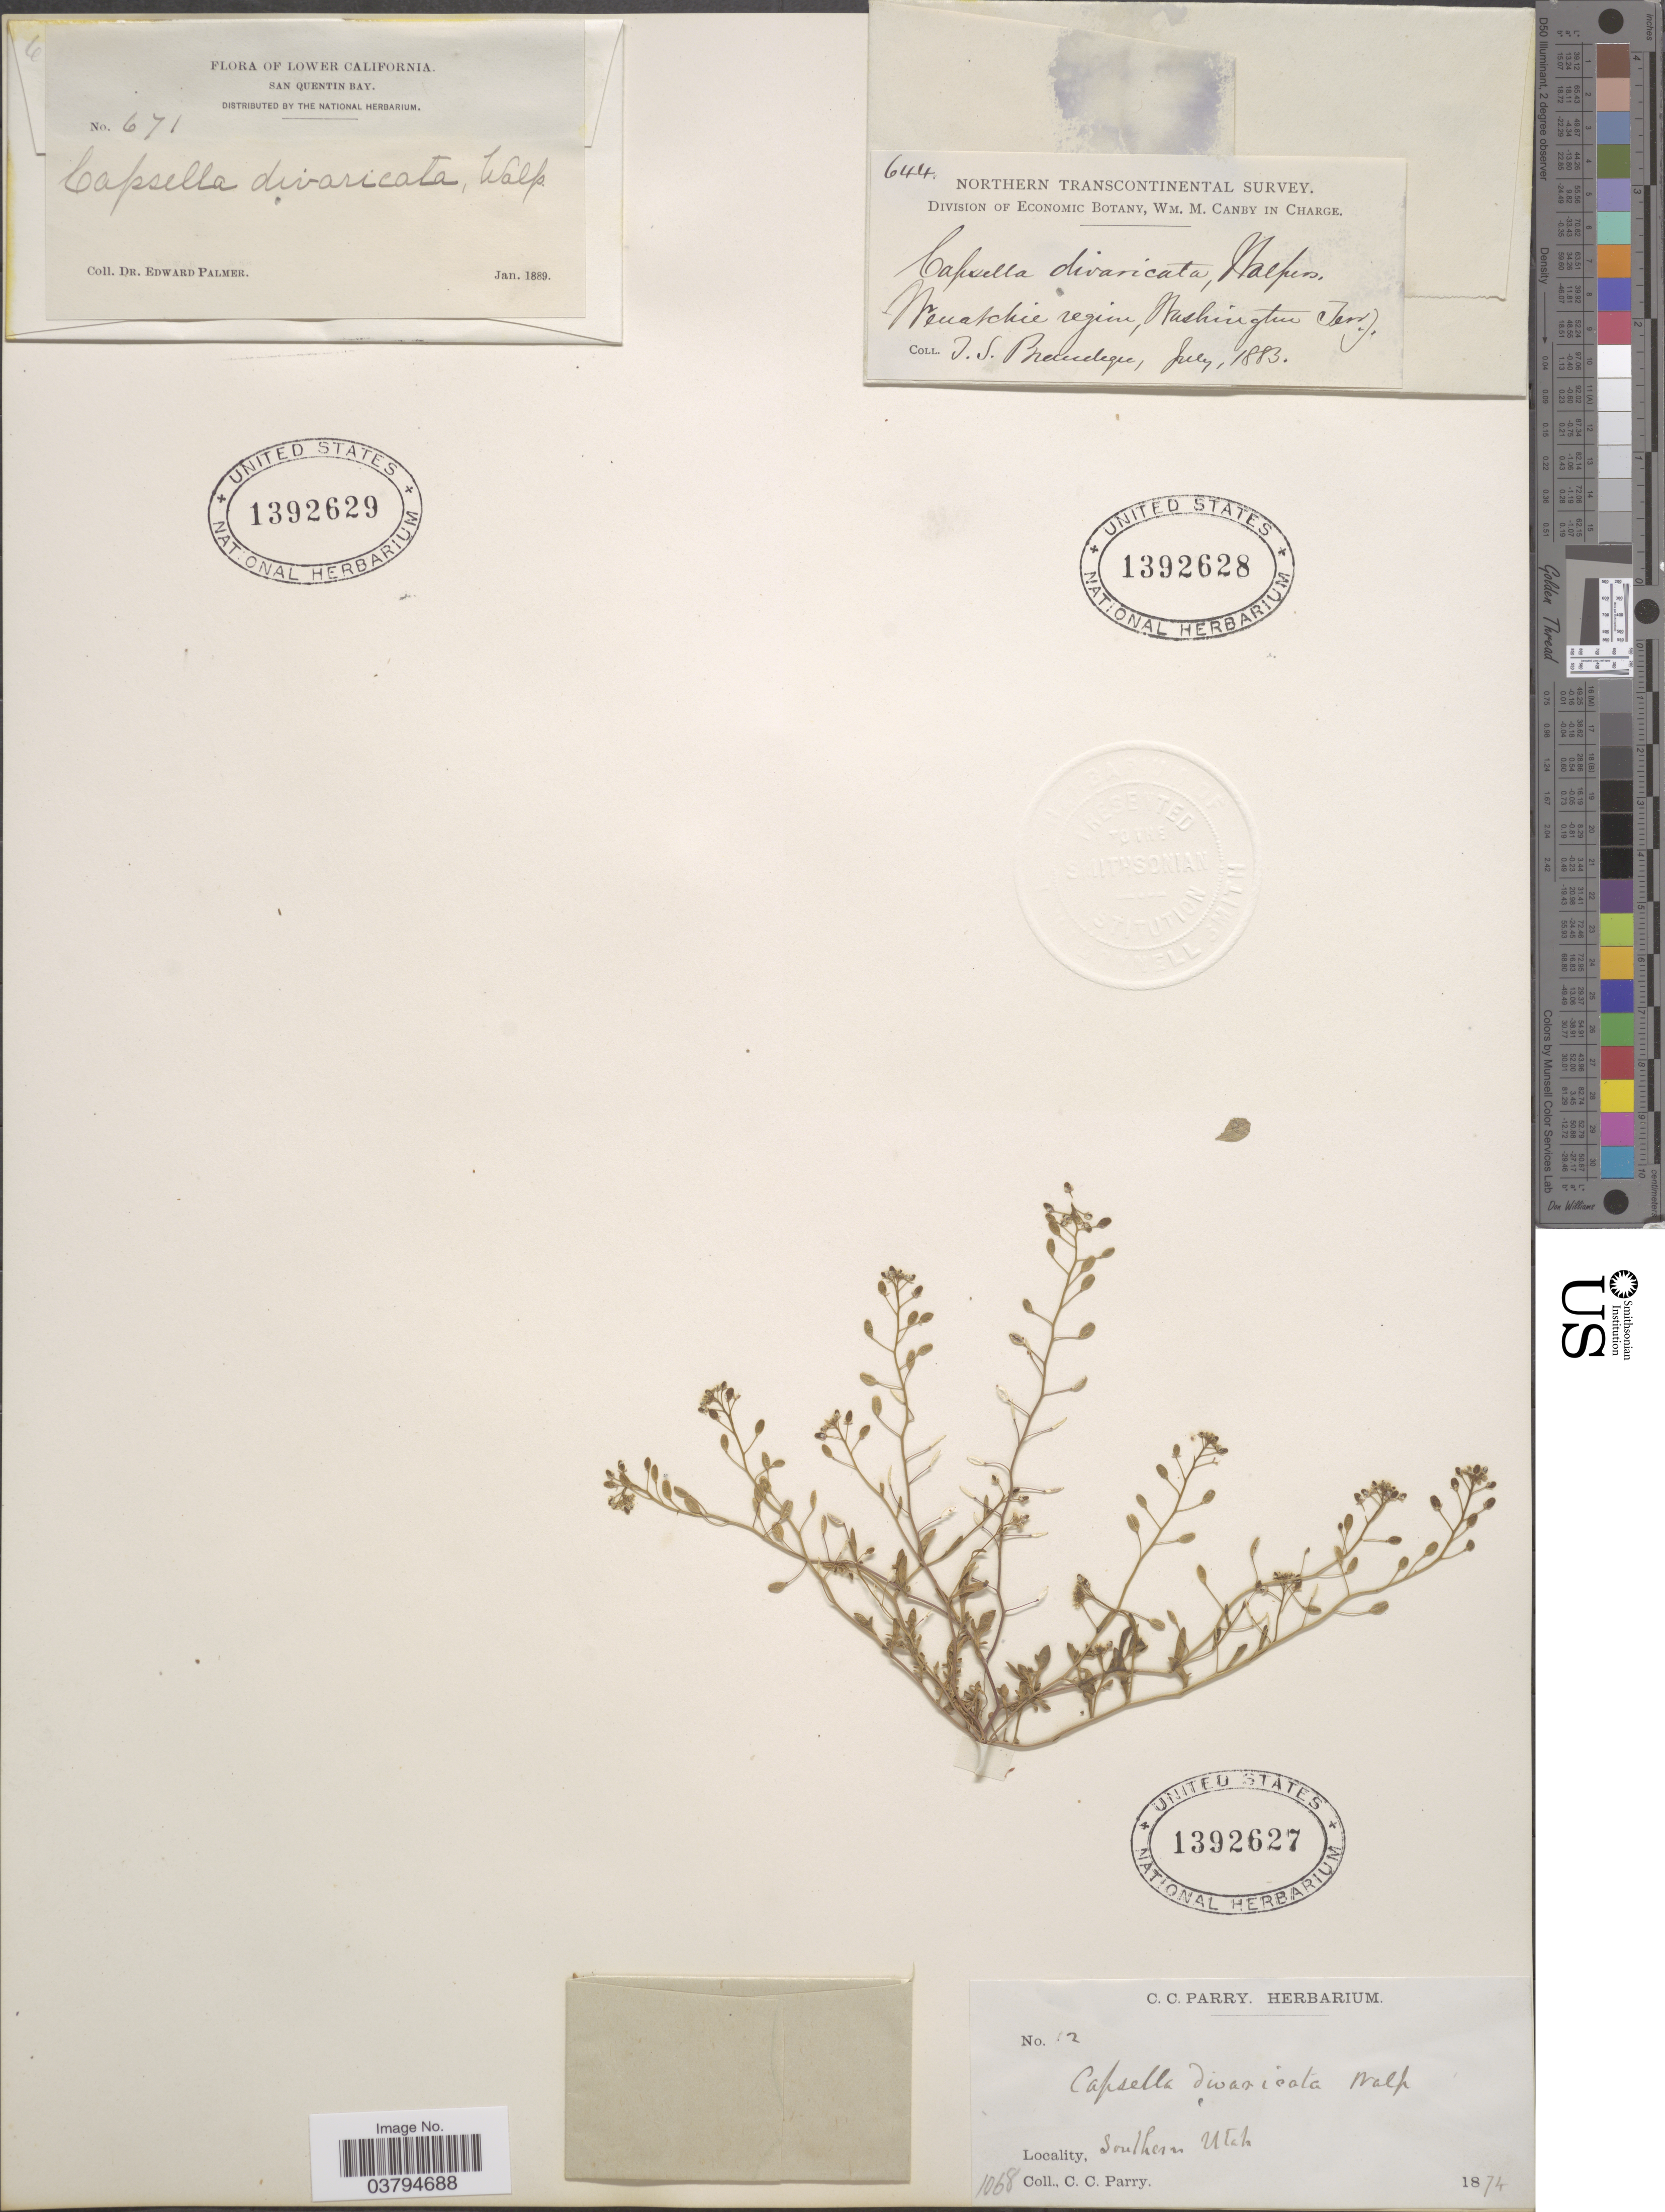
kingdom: Plantae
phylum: Tracheophyta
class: Magnoliopsida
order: Brassicales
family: Brassicaceae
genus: Hornungia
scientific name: Hornungia procumbens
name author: (L.) Hayek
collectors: C. C. Parry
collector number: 12*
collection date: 1874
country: United States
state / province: Utah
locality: Southern Utah.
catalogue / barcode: US 1392627-3